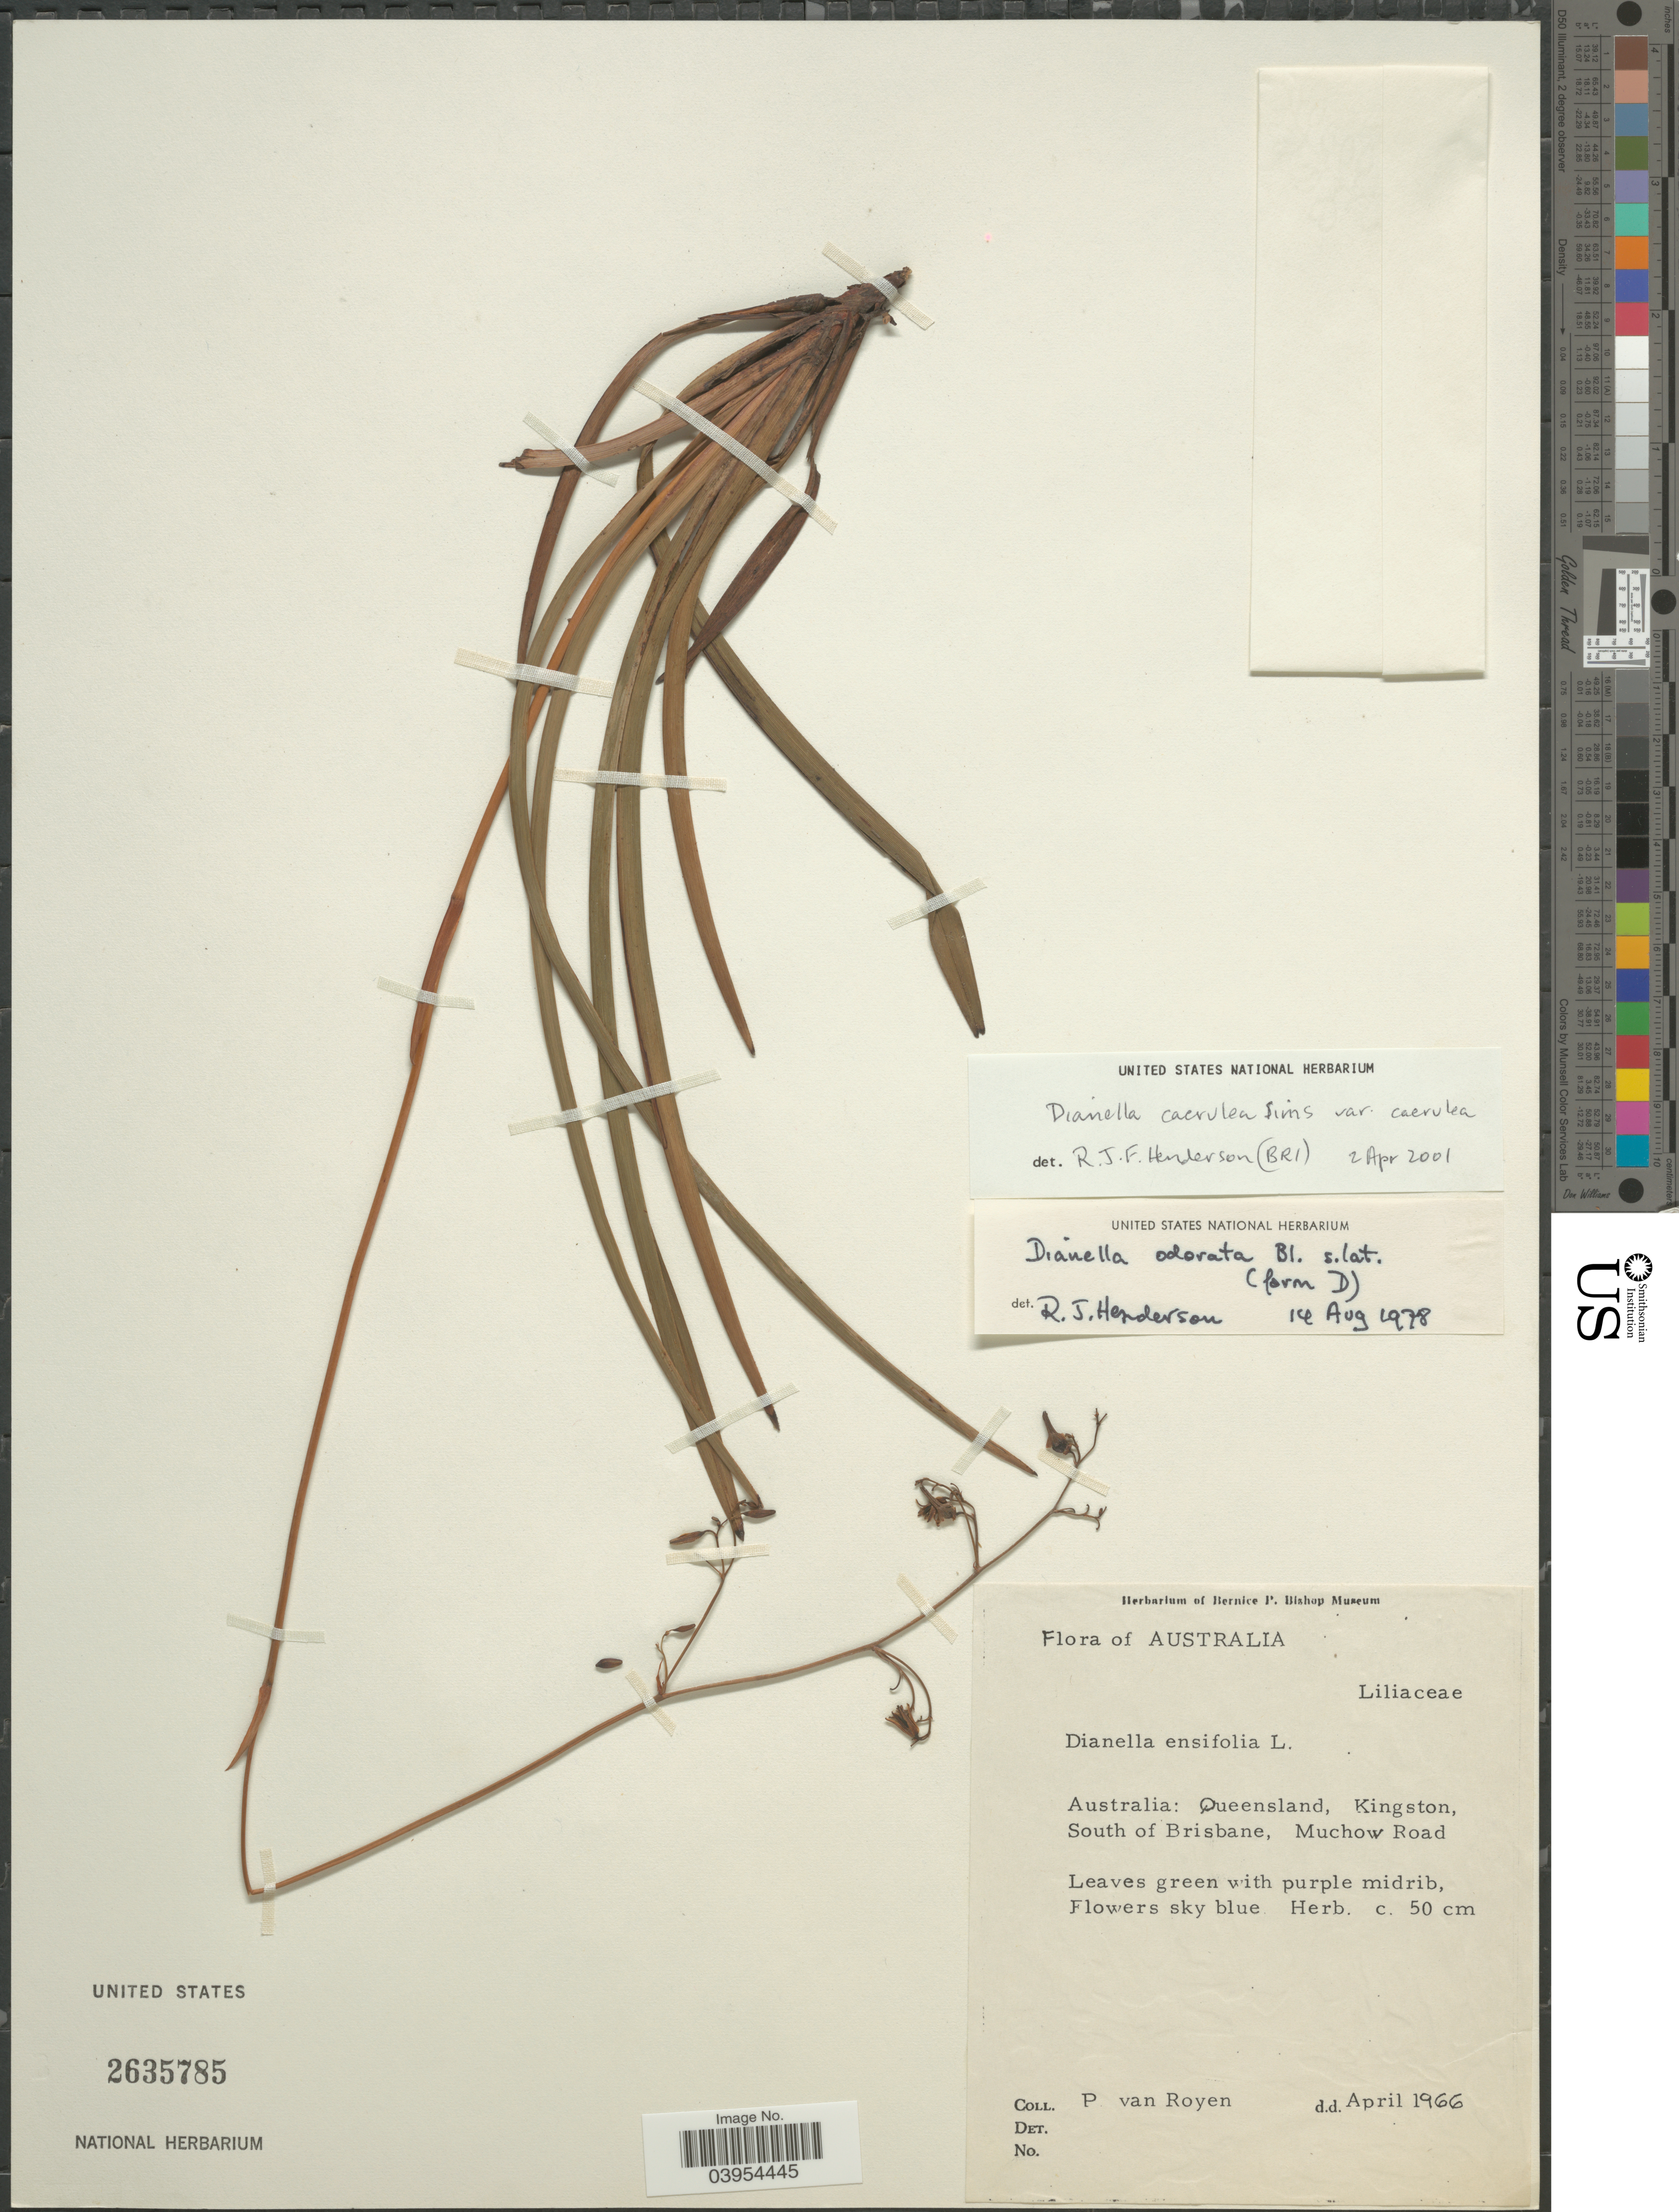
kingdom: Plantae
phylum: Tracheophyta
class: Liliopsida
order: Asparagales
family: Asphodelaceae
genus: Dianella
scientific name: Dianella coerulea Willd., orth. var.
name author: Willd.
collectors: P. van Royen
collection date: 1966-04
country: Australia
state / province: Queensland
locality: Kingston, South of Brisbane, Murchow Road.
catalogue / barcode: US 2635785